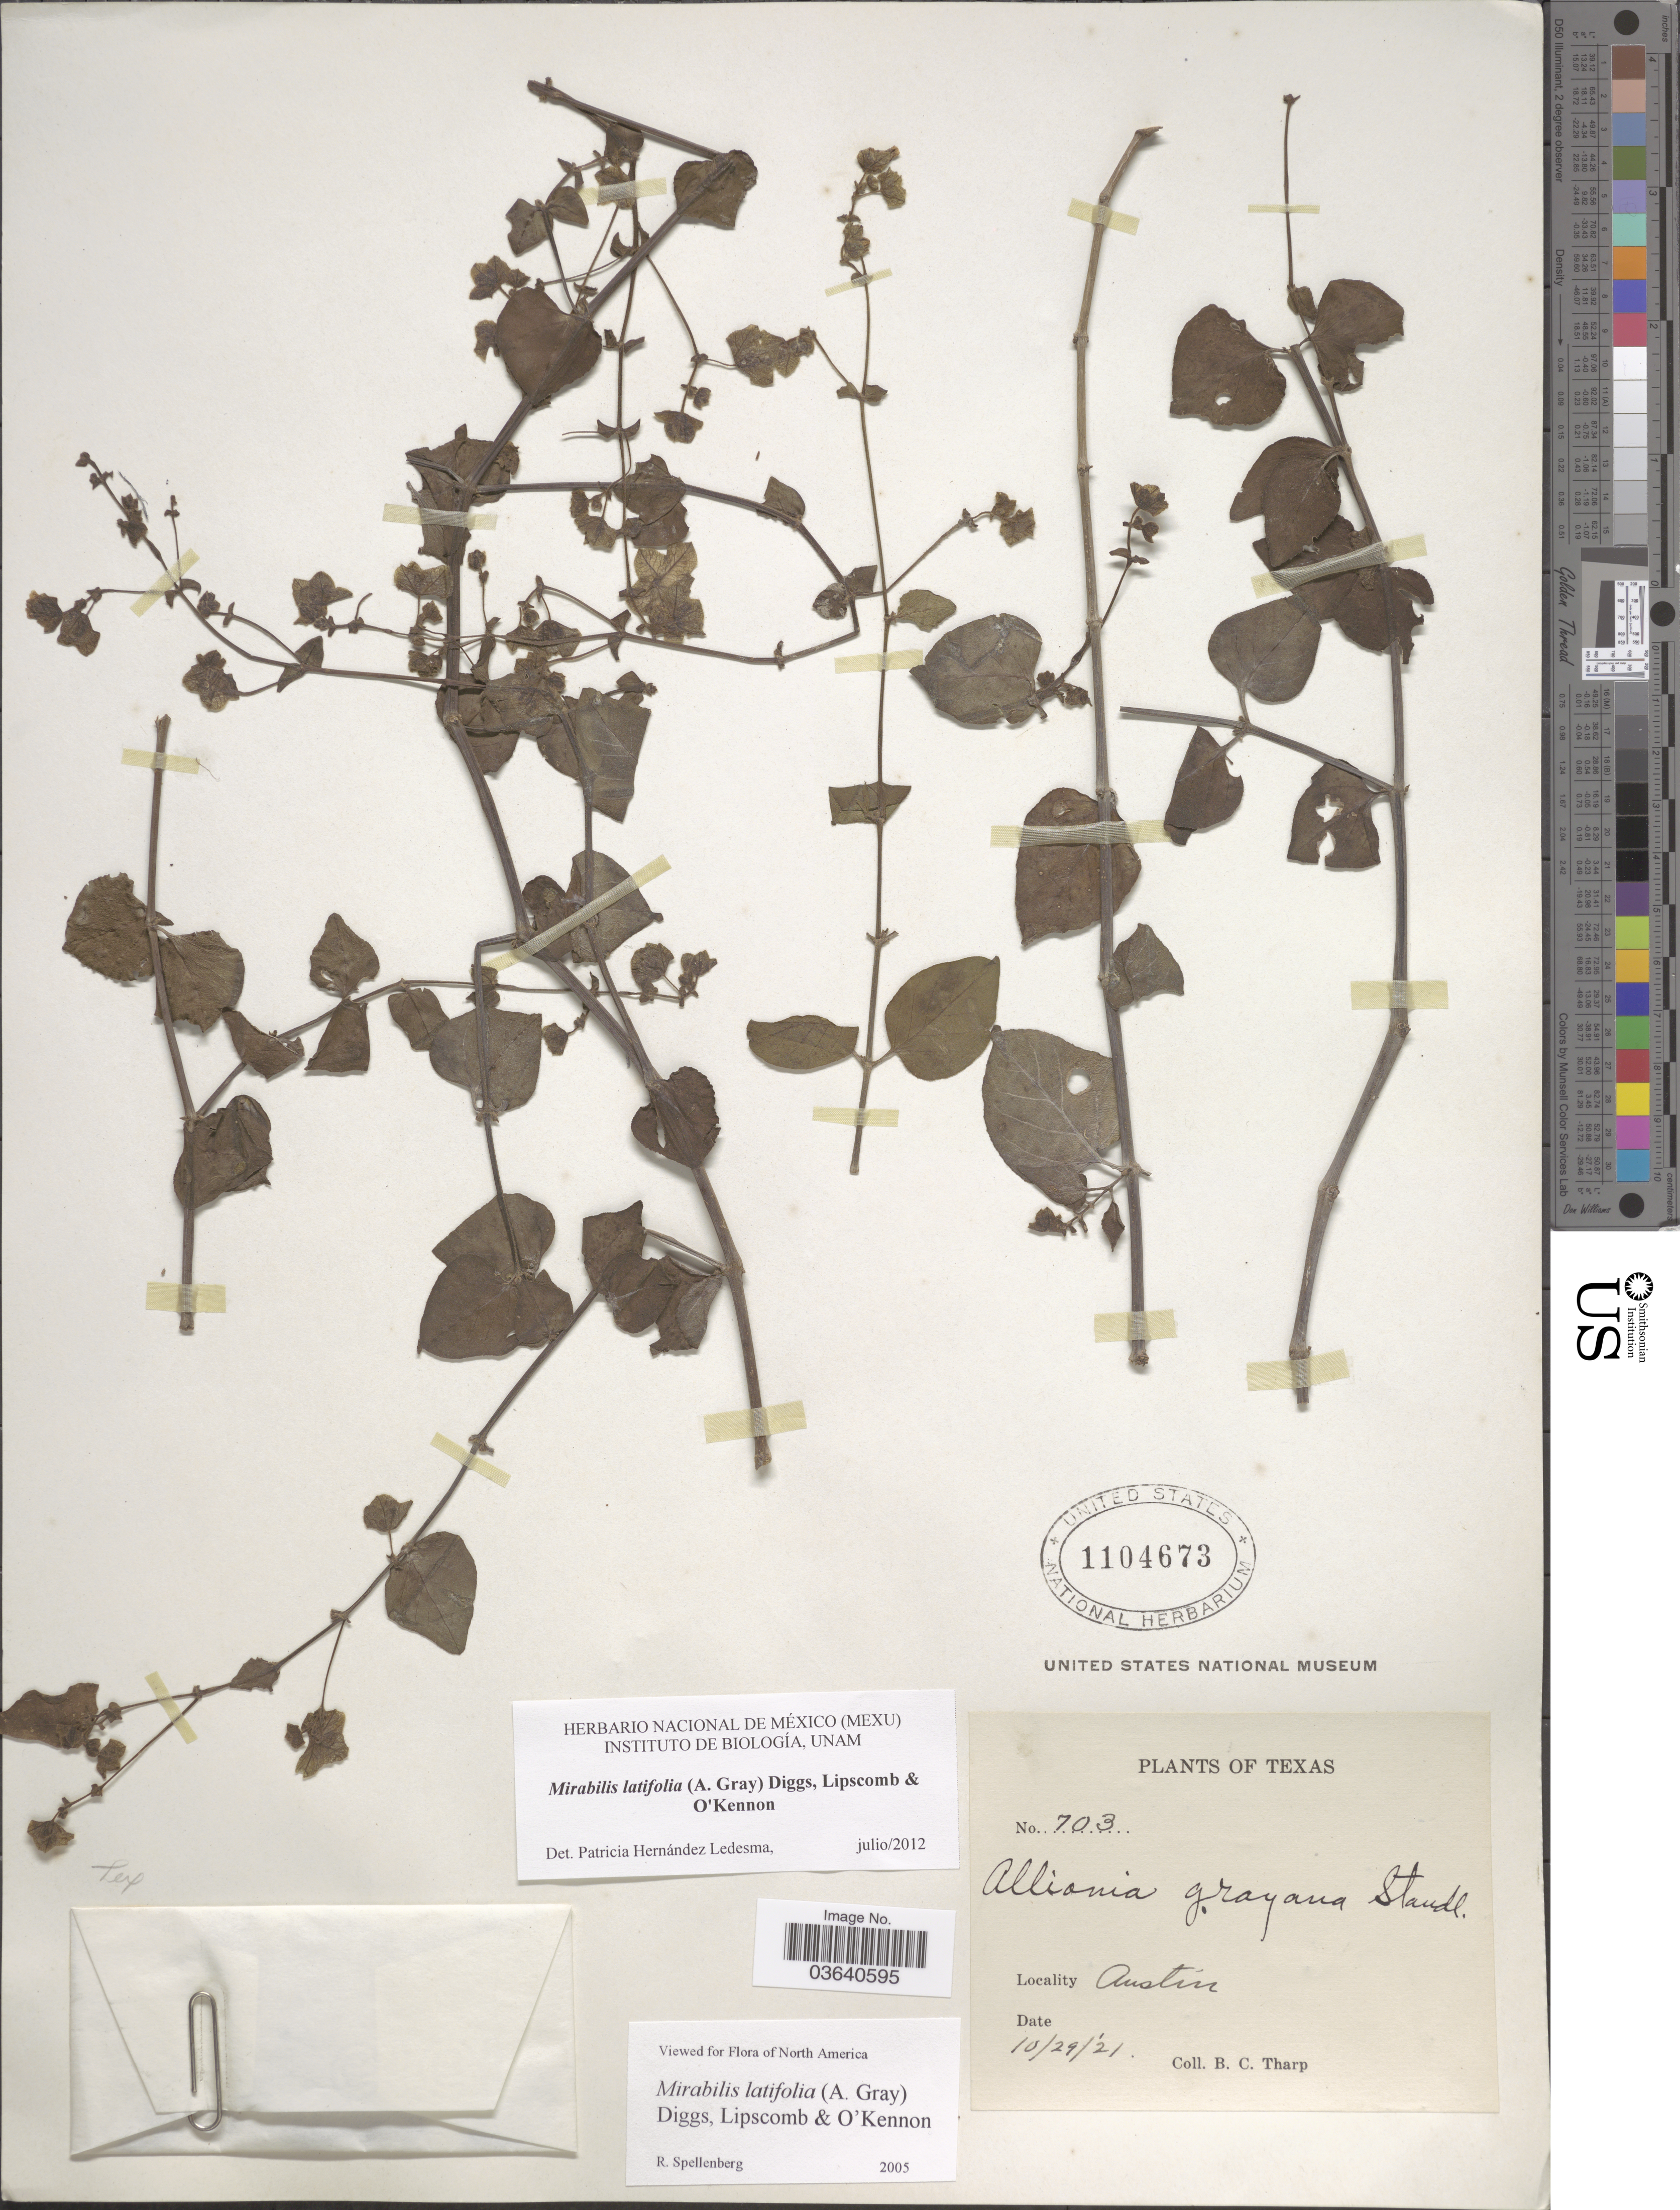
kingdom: Plantae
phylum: Tracheophyta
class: Magnoliopsida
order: Caryophyllales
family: Nyctaginaceae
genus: Mirabilis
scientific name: Mirabilis latifolia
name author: (A. Gray) Diggs et al.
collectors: B. C. Tharp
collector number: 703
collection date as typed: Transcribed d/m/y: 29/10/21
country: United States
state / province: Texas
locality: Austin.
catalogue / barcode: US 1104673